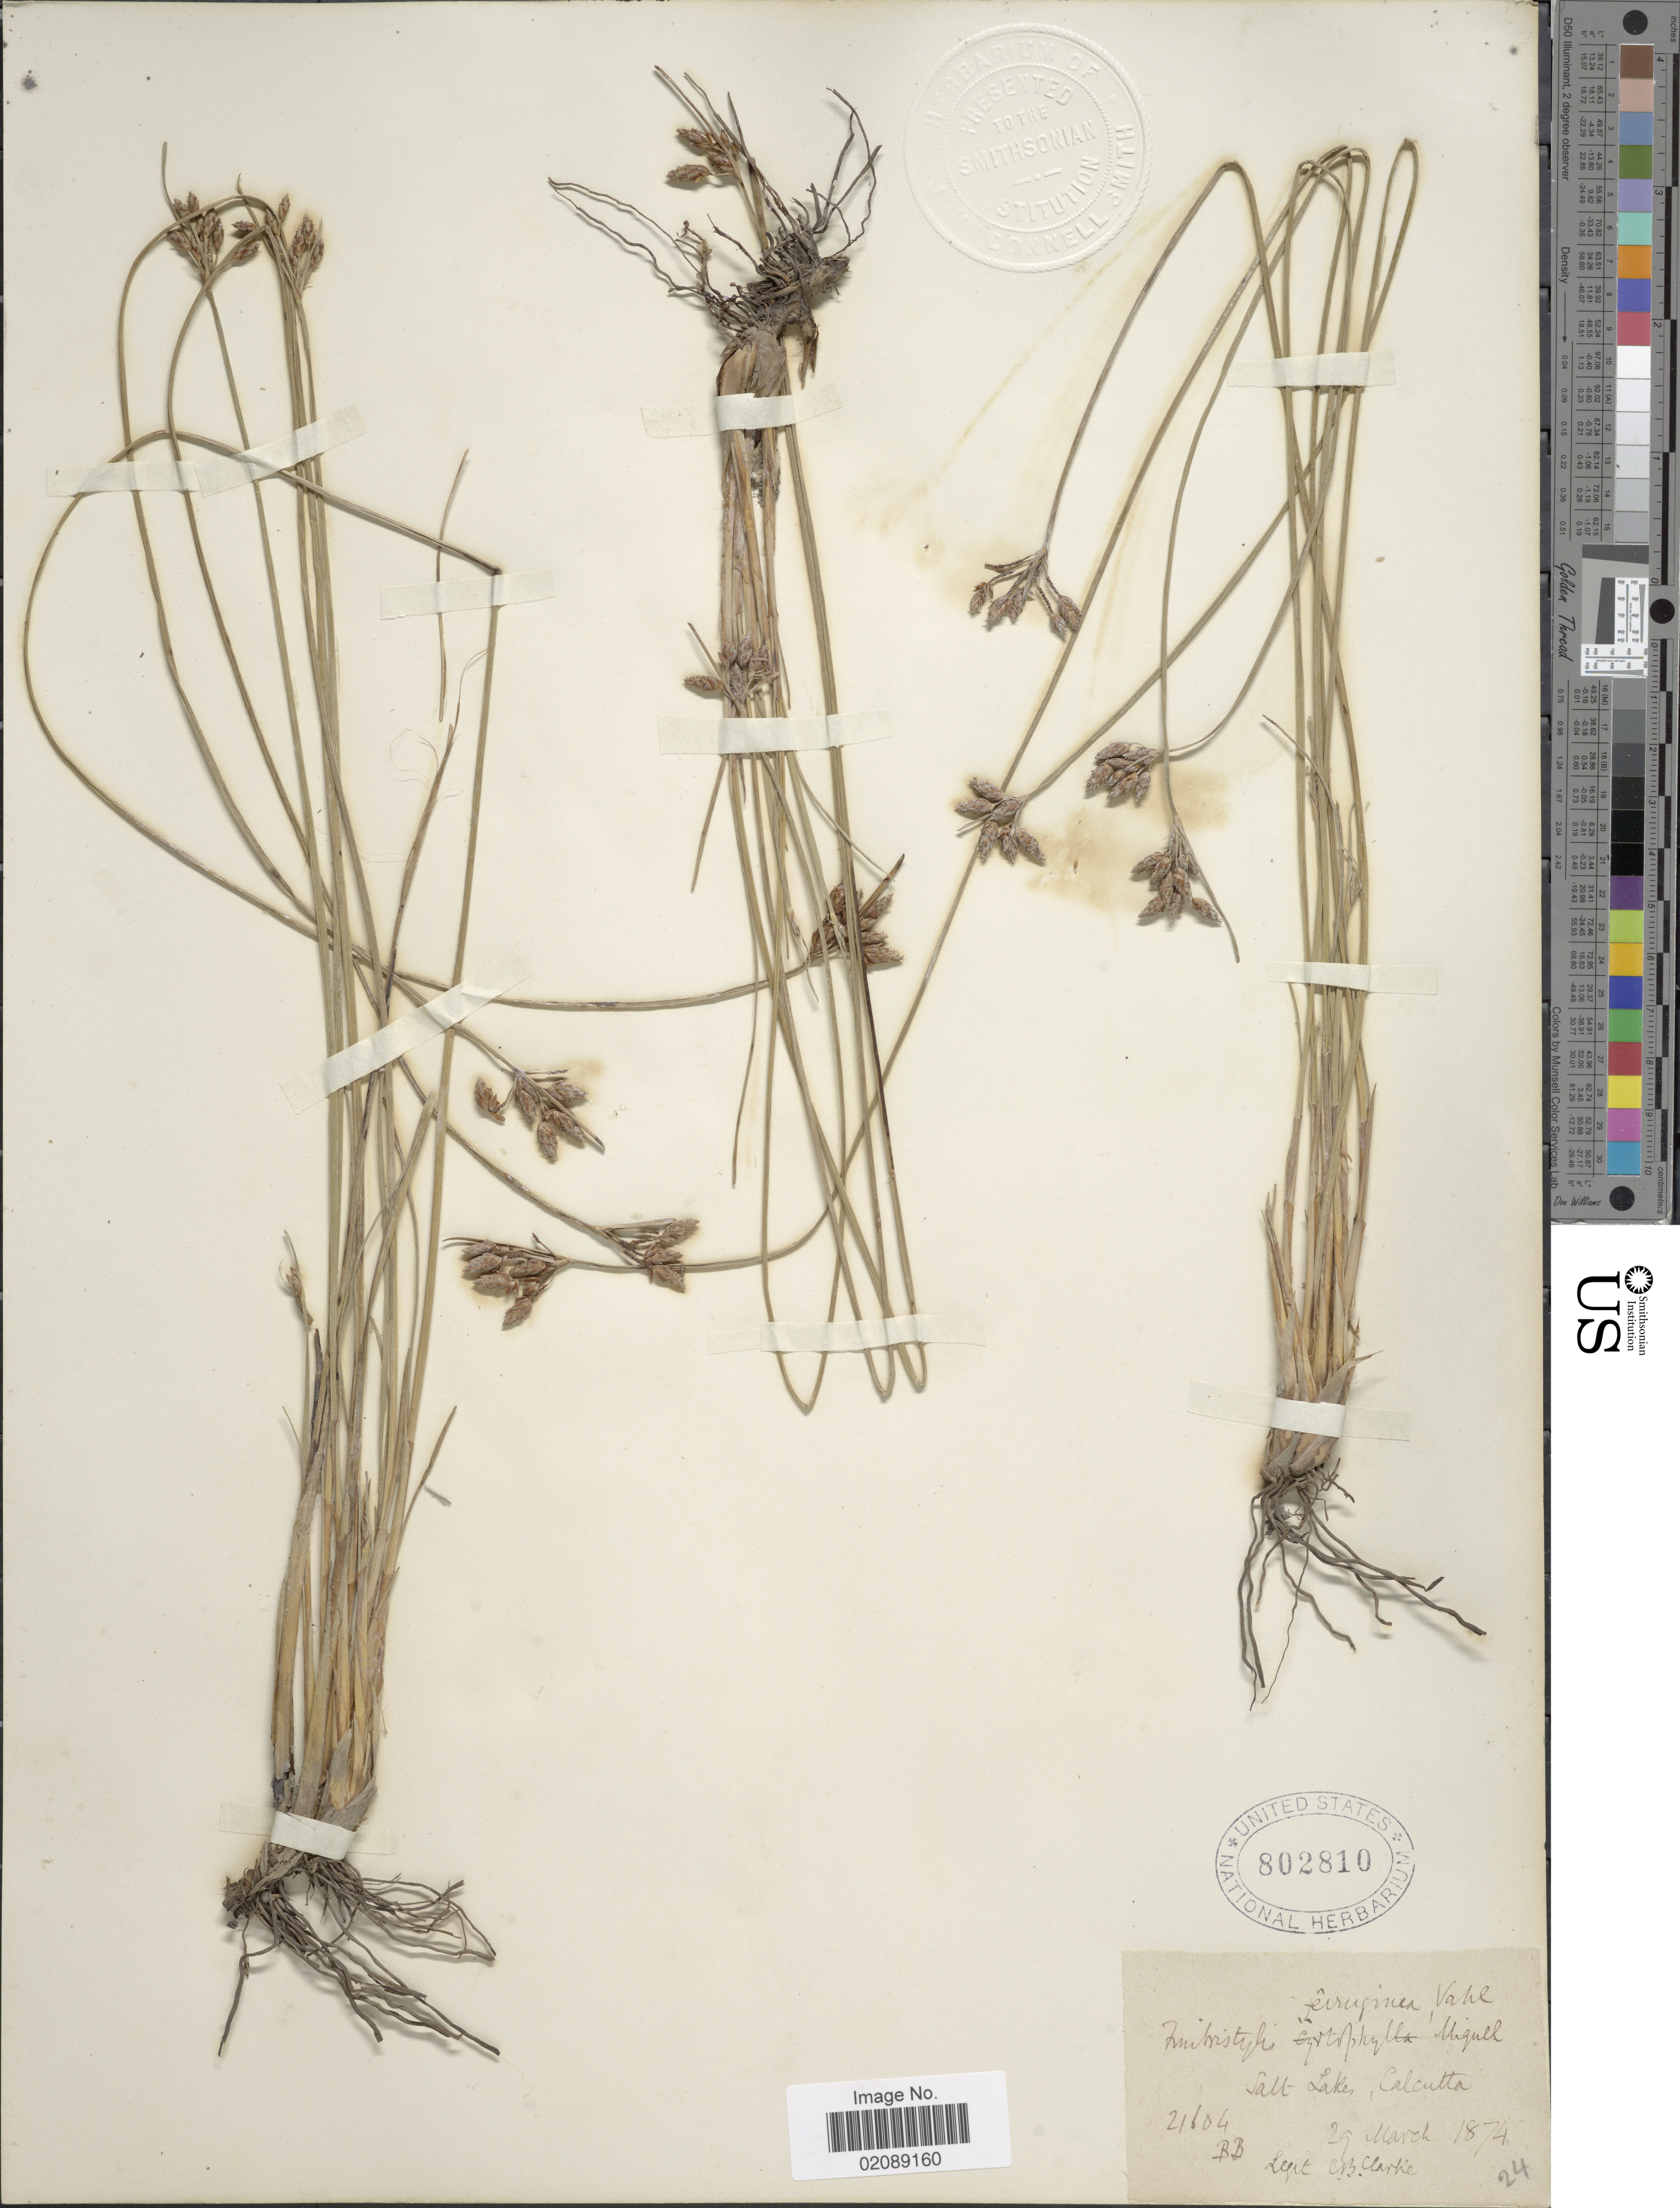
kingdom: Plantae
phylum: Tracheophyta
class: Liliopsida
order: Poales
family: Cyperaceae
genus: Fimbristylis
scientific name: Fimbristylis ferruginea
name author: (L.) Vahl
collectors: C. B. Clarke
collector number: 21604BB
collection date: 1874-03-29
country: India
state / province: West Bengal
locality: Salt Lake, Calcutta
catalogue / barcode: US 802810